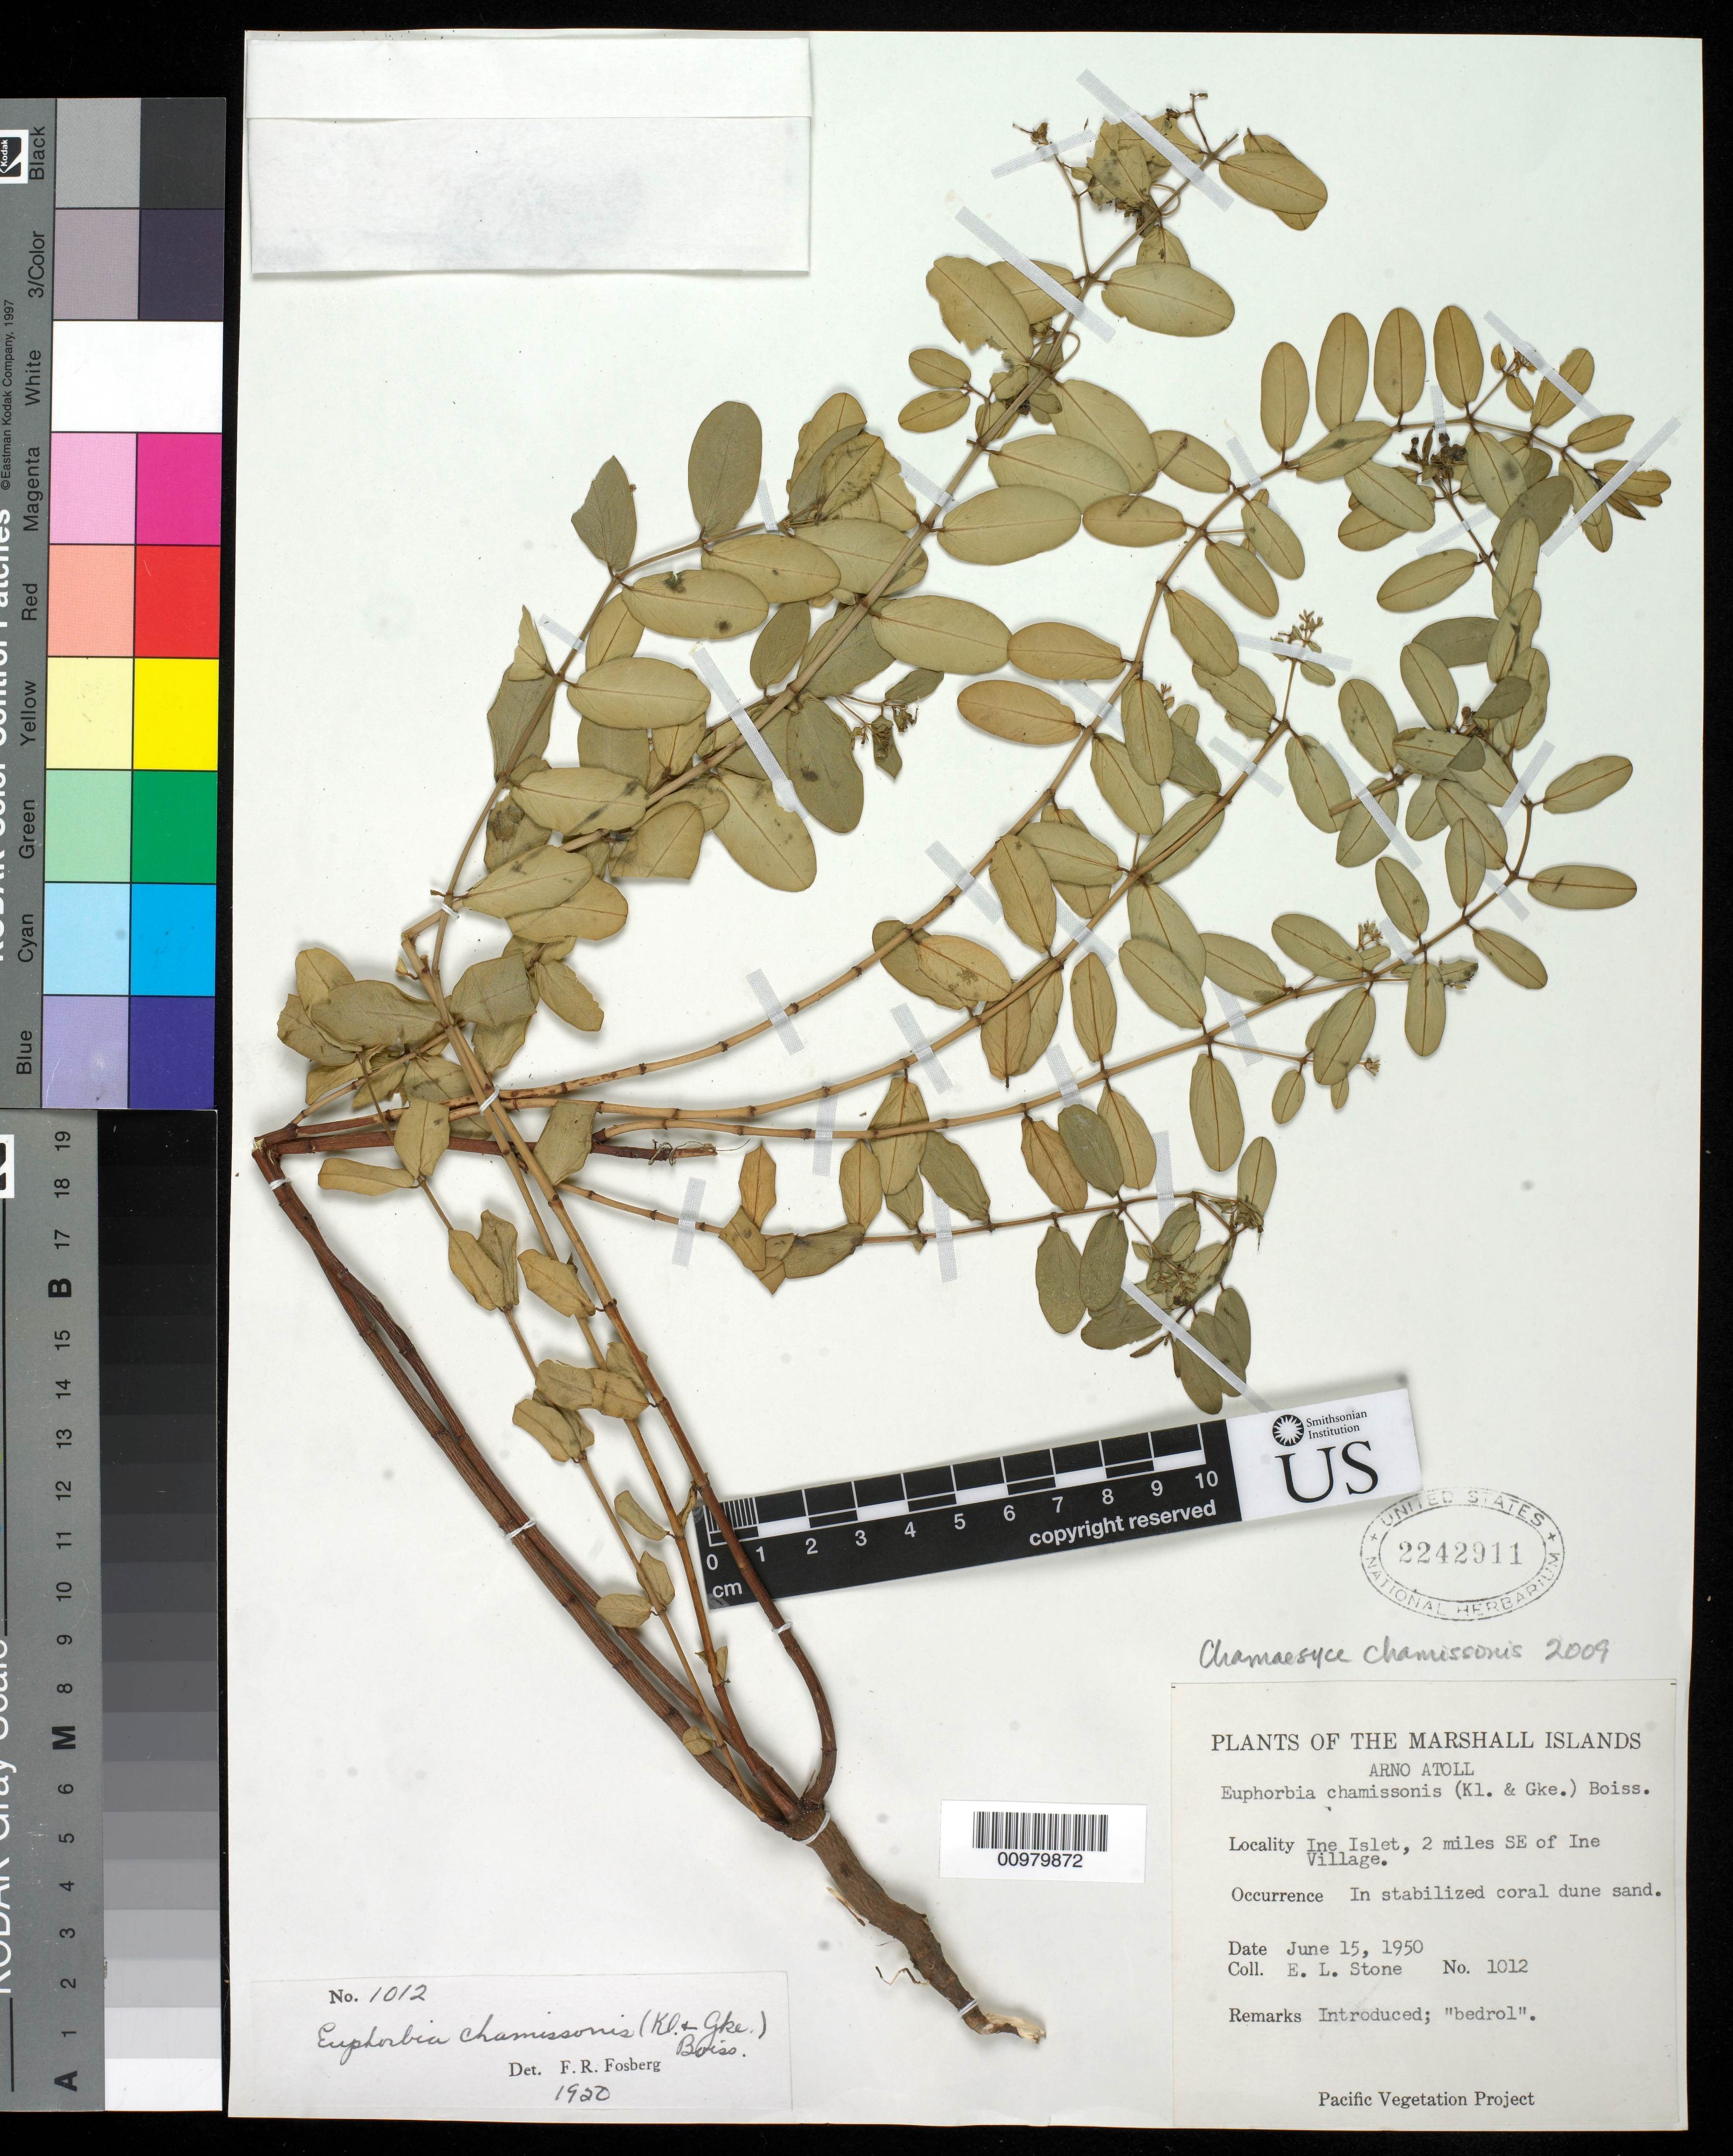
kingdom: Plantae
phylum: Tracheophyta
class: Magnoliopsida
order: Malpighiales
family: Euphorbiaceae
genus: Euphorbia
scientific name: Euphorbia chamissonis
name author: (Klotzsch ex Klotzsch & Garcke) Boiss.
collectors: E. L. Stone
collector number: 1012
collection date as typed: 15 Jun 1950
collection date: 1950-06-15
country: Marshall Islands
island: Arno Atoll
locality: Ine Islet, 2 mi. SE of Ine Village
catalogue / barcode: US 2242911